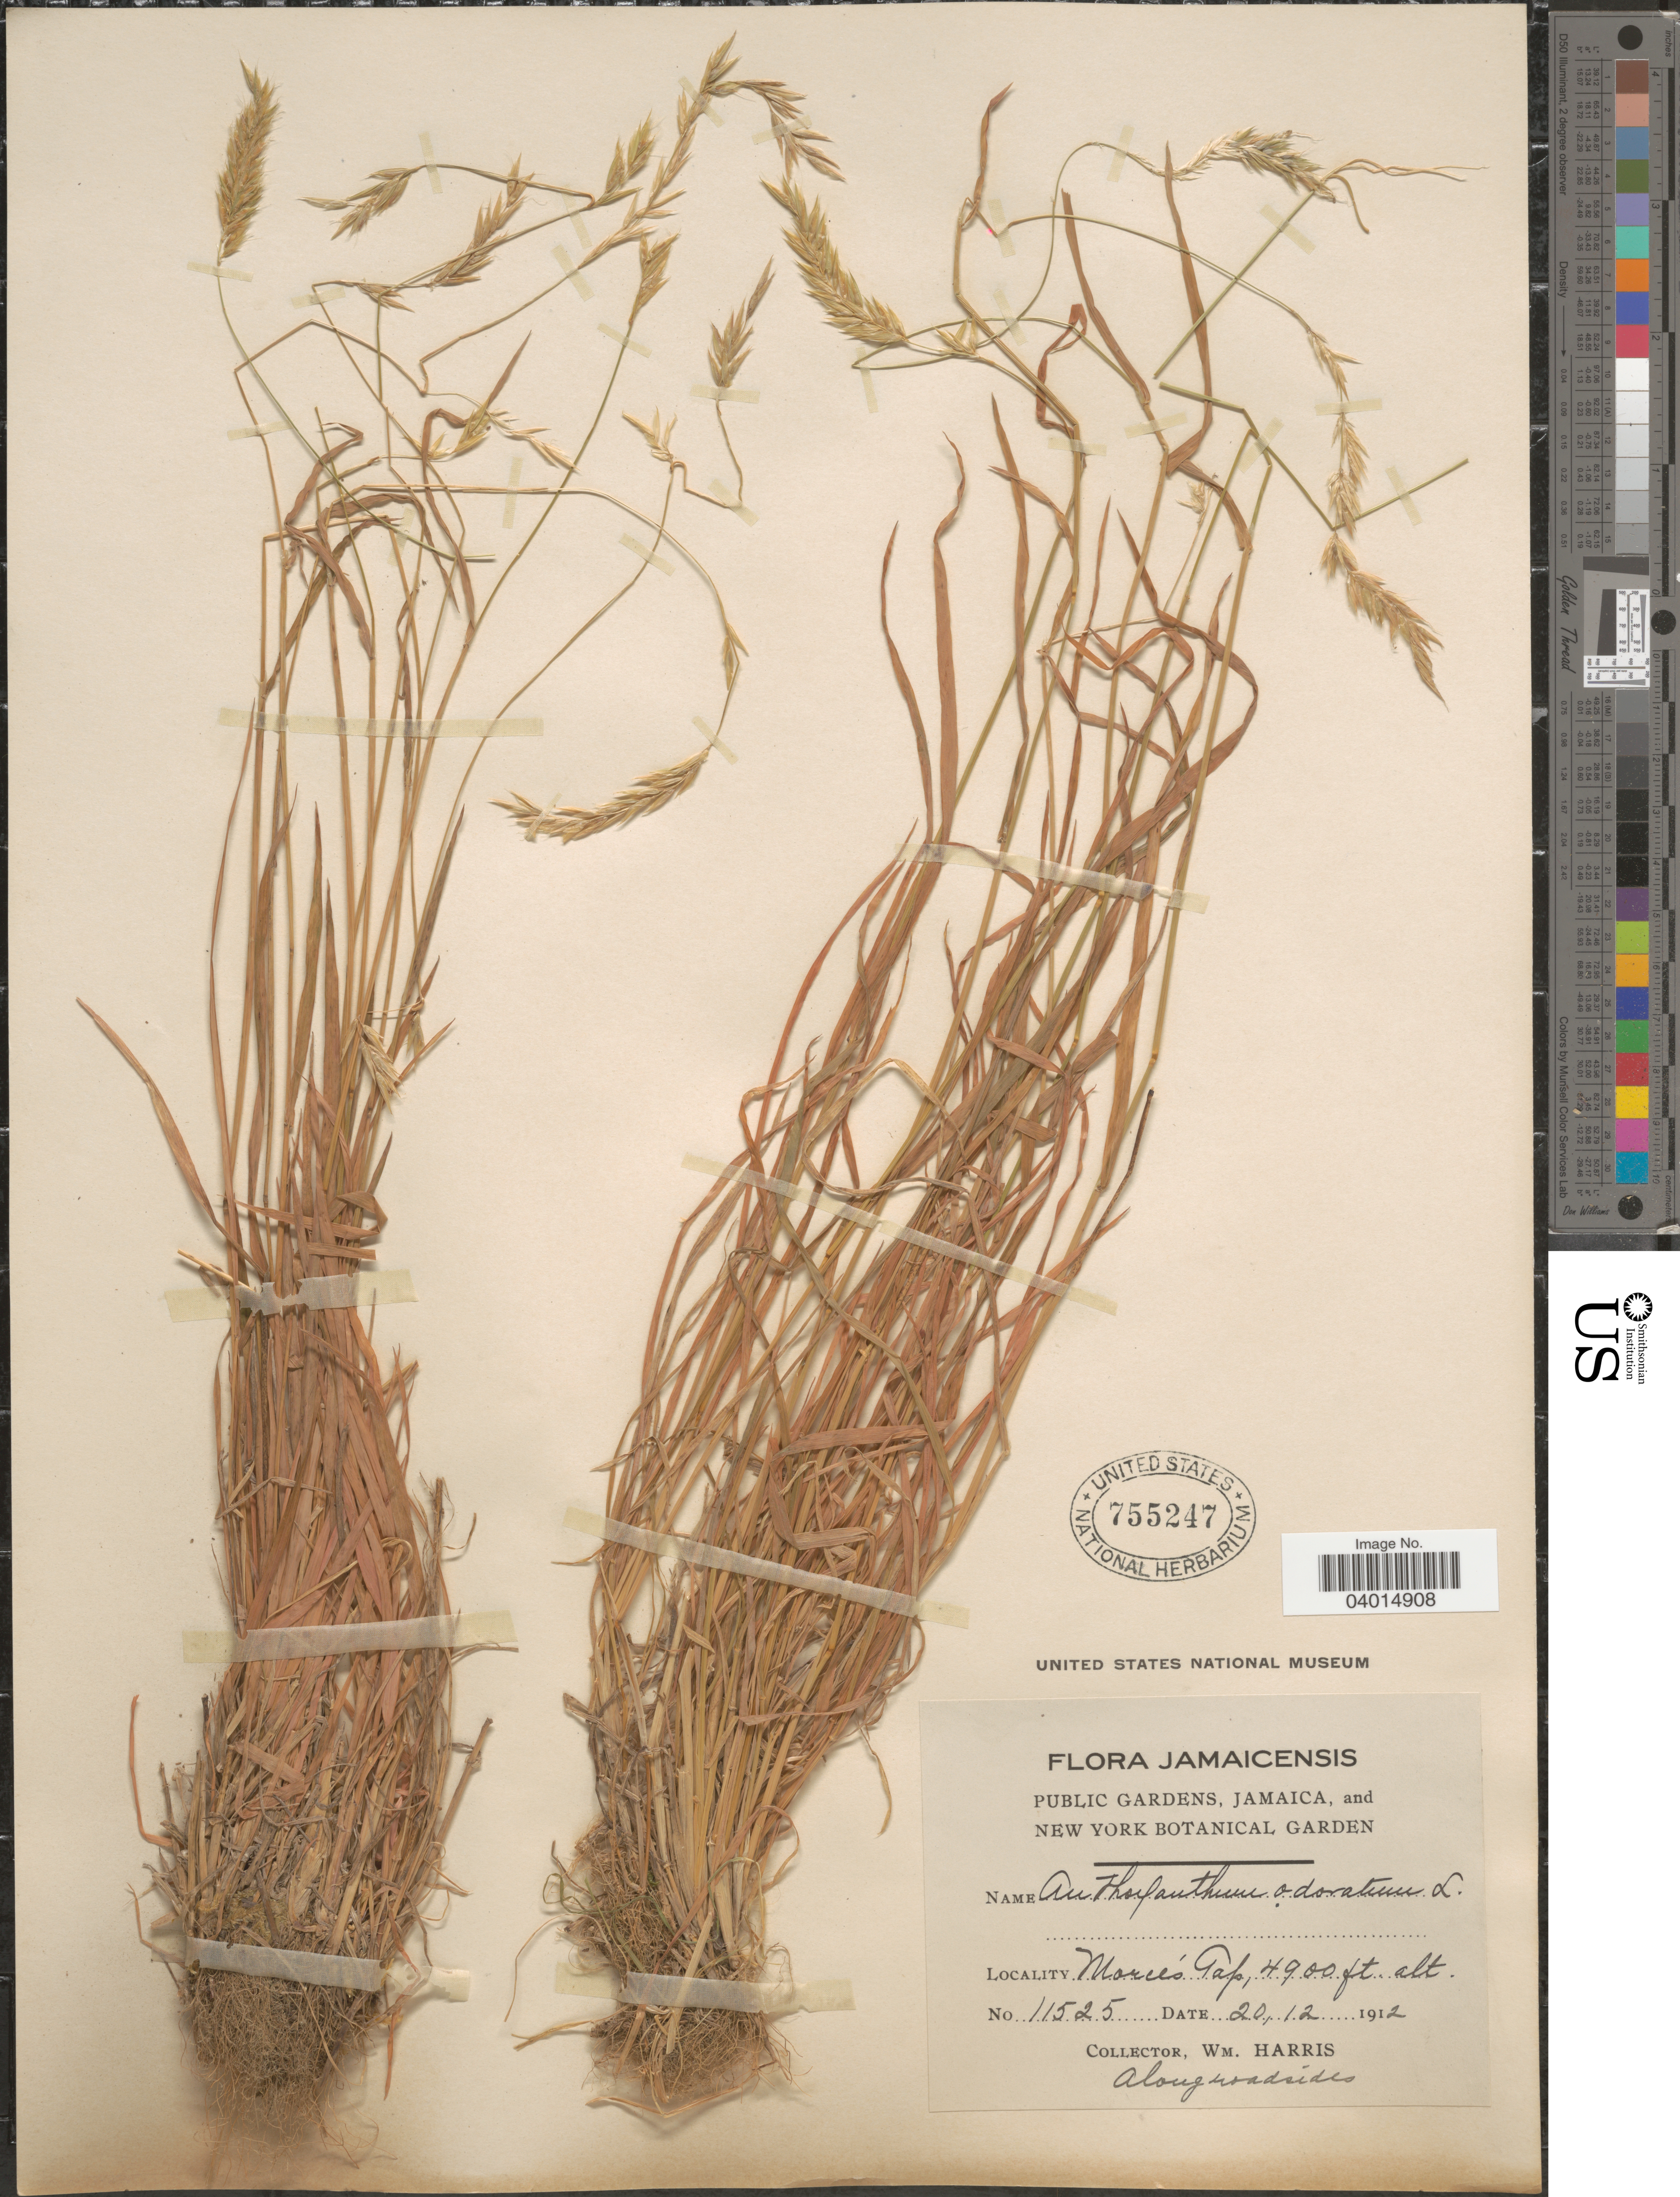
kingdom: Plantae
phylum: Tracheophyta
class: Liliopsida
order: Poales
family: Poaceae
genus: Anthoxanthum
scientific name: Anthoxanthum odoratum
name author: L.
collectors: W. H. Harris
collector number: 11525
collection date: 1912-12-20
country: Jamaica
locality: Morces Gap.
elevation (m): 1494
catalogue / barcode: US 755247